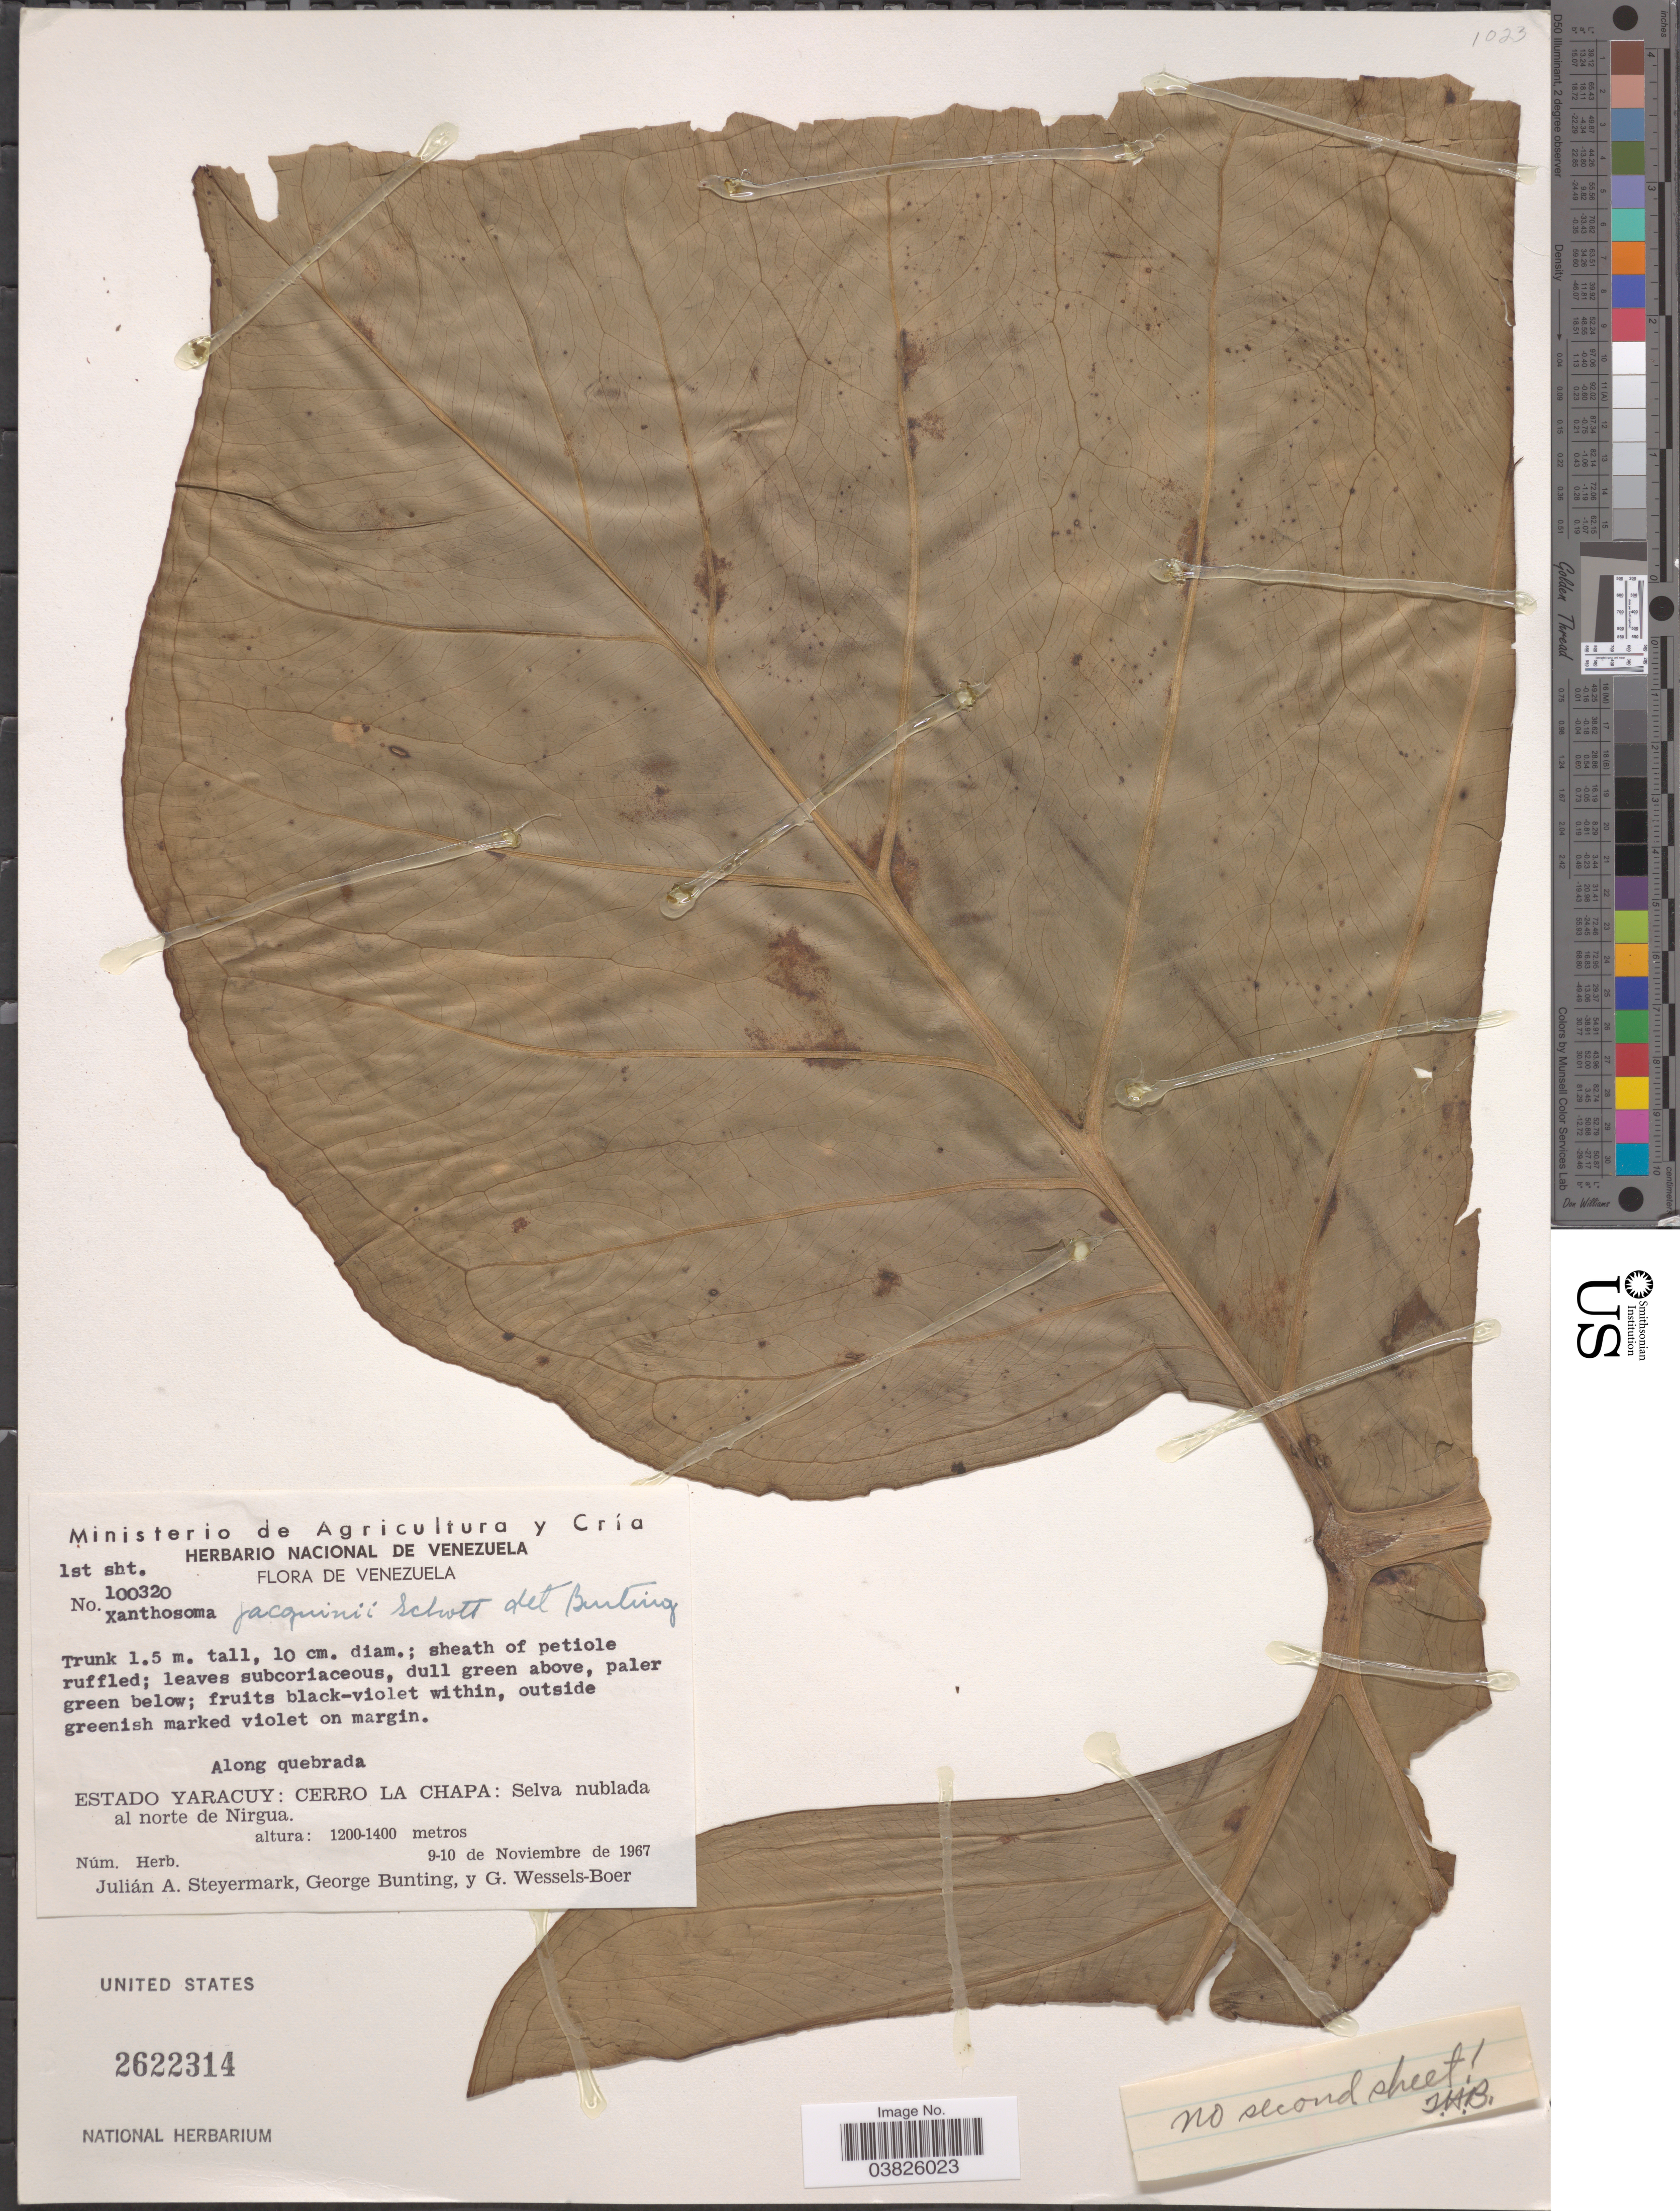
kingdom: Plantae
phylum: Tracheophyta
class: Liliopsida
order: Alismatales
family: Araceae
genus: Xanthosoma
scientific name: Xanthosoma jacquinii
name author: Schott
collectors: J. Steyermark, G. S. Bunting & G. Wessels Boer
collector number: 100320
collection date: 1967-11-09/1967-11-10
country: Venezuela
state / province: Yaracuy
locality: Cerro La Chapa: Selva nublada al norte de Nirgua.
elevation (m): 1200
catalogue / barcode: US 2622314